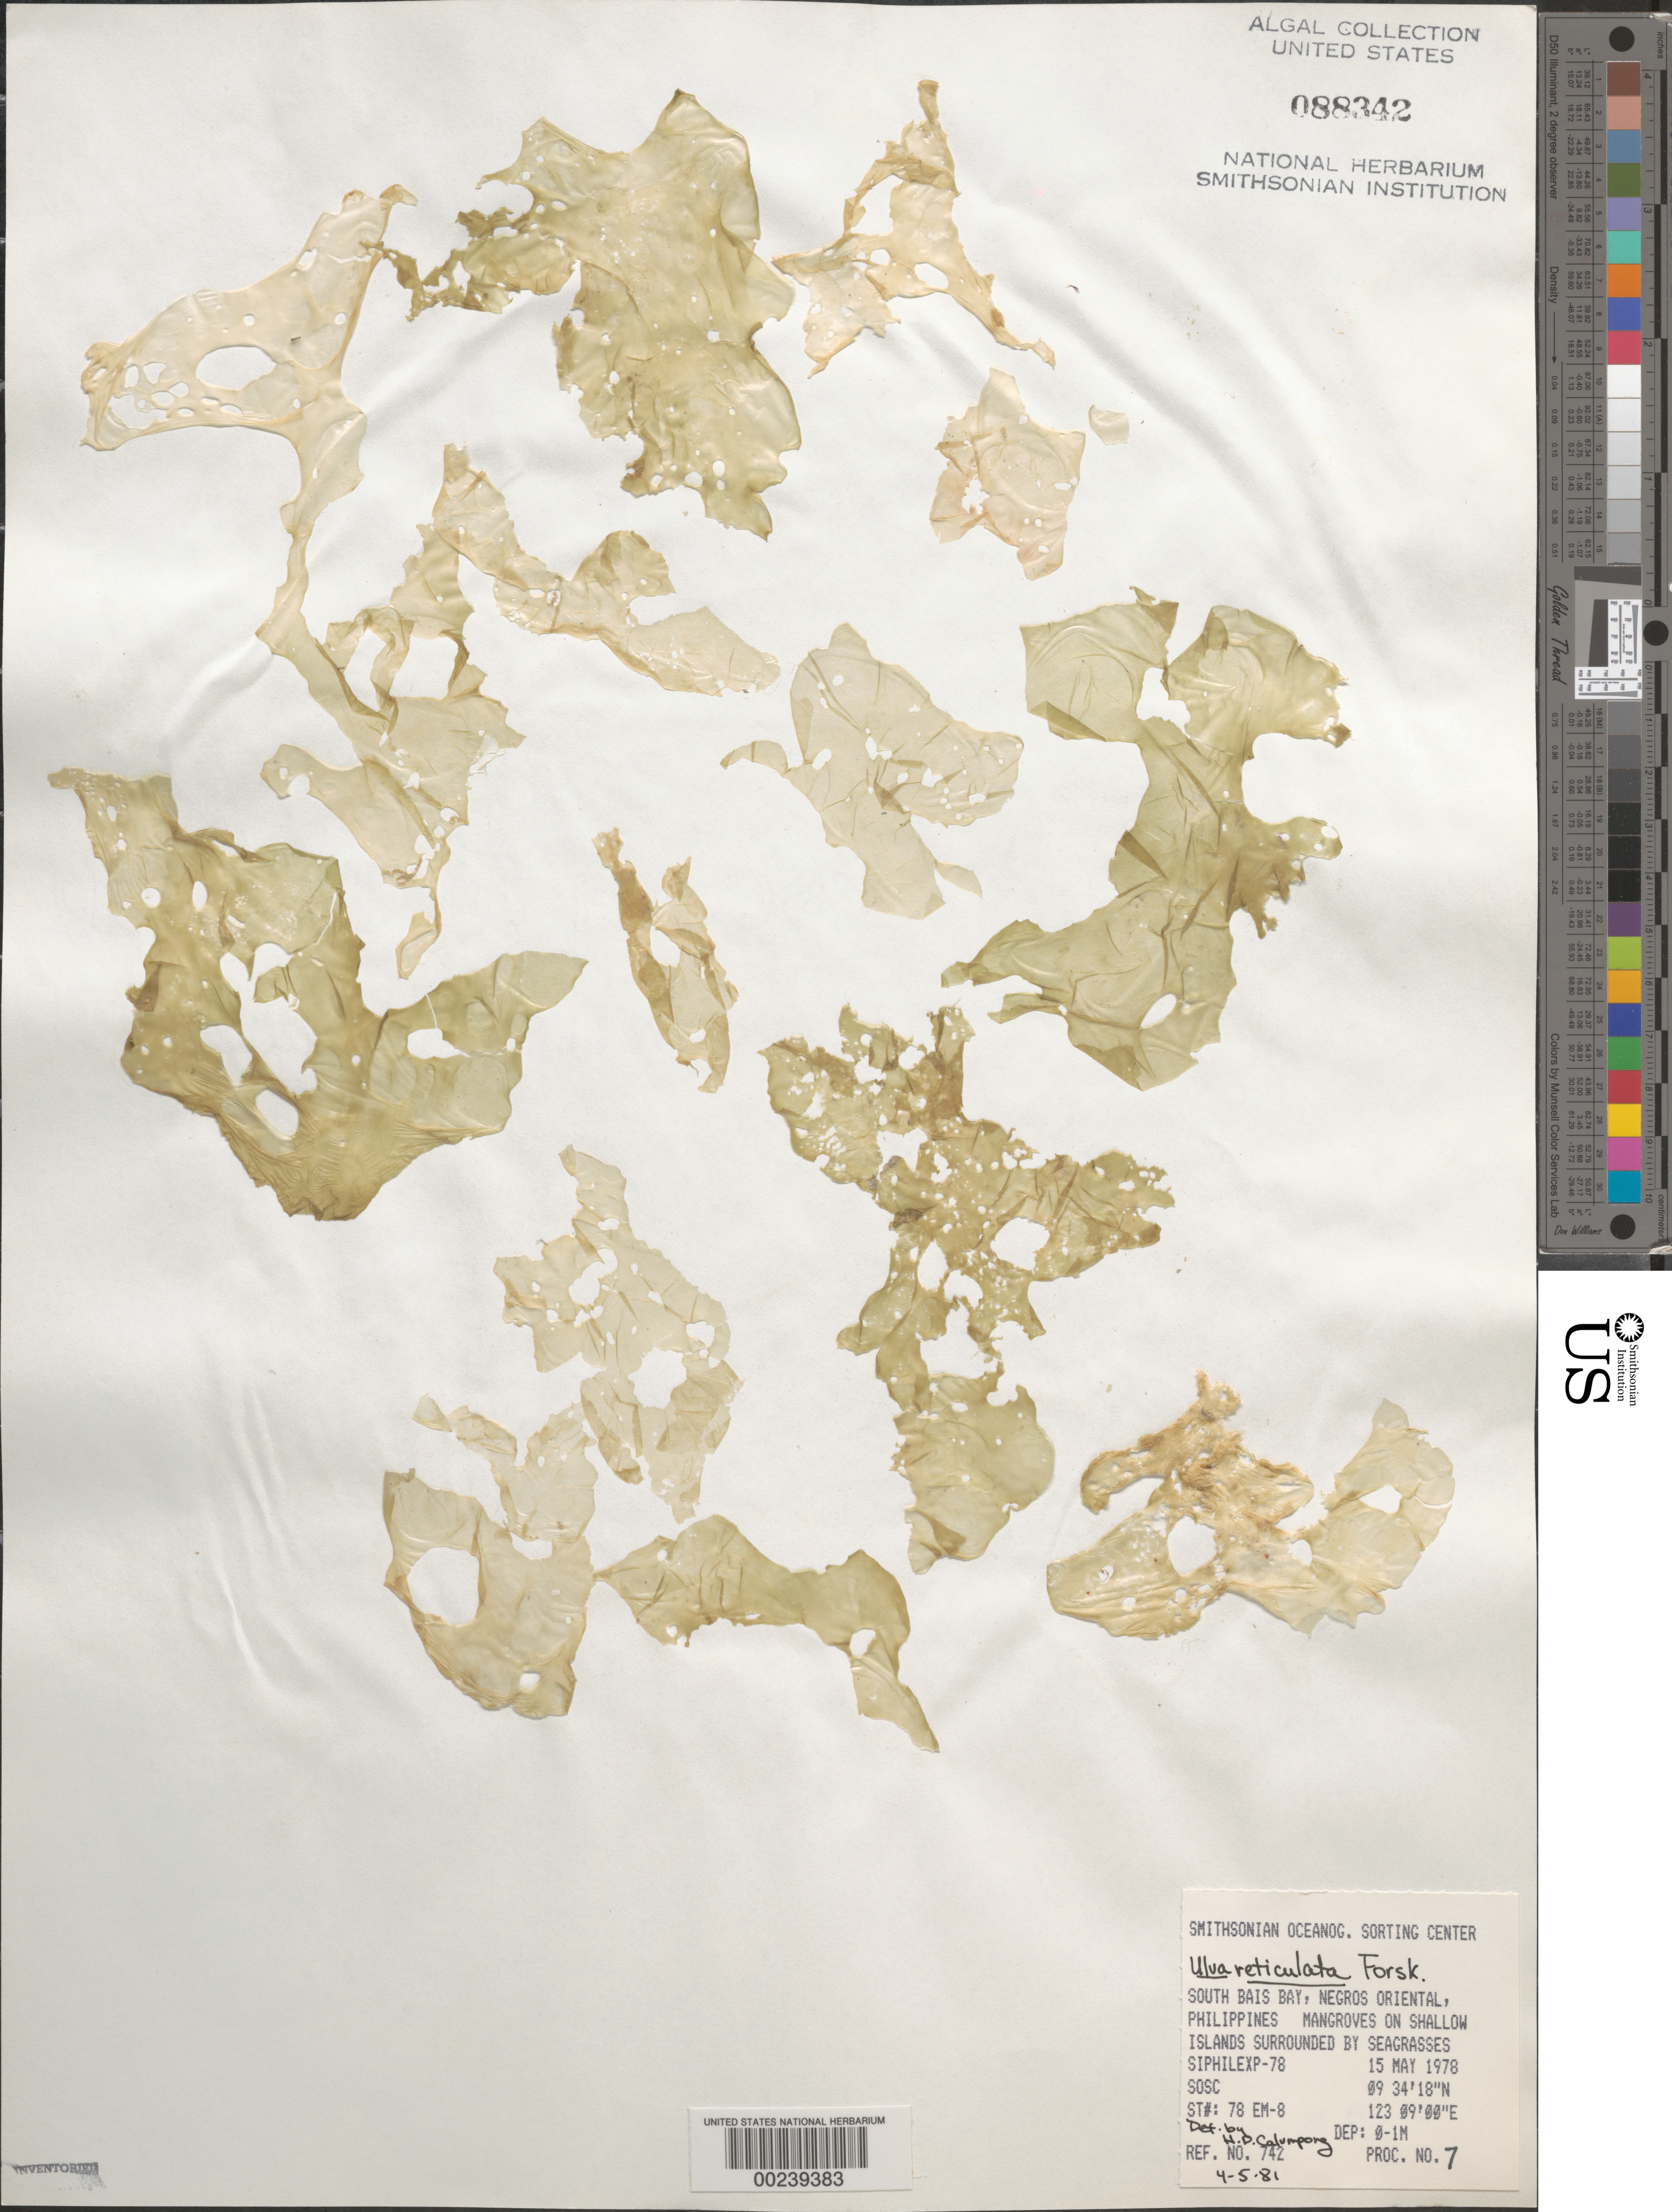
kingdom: Plantae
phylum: Chlorophyta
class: Ulvophyceae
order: Ulvales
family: Ulvaceae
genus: Ulva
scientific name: Ulva reticulata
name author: Forssk.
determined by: Calumpong, H. P.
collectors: SOSC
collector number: Station 78 Em-8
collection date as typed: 15 May 1978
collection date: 1978-05-15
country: Philippines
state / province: Central Visayas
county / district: Negros Oriental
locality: South bais bay, negros oriental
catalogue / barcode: US 88342